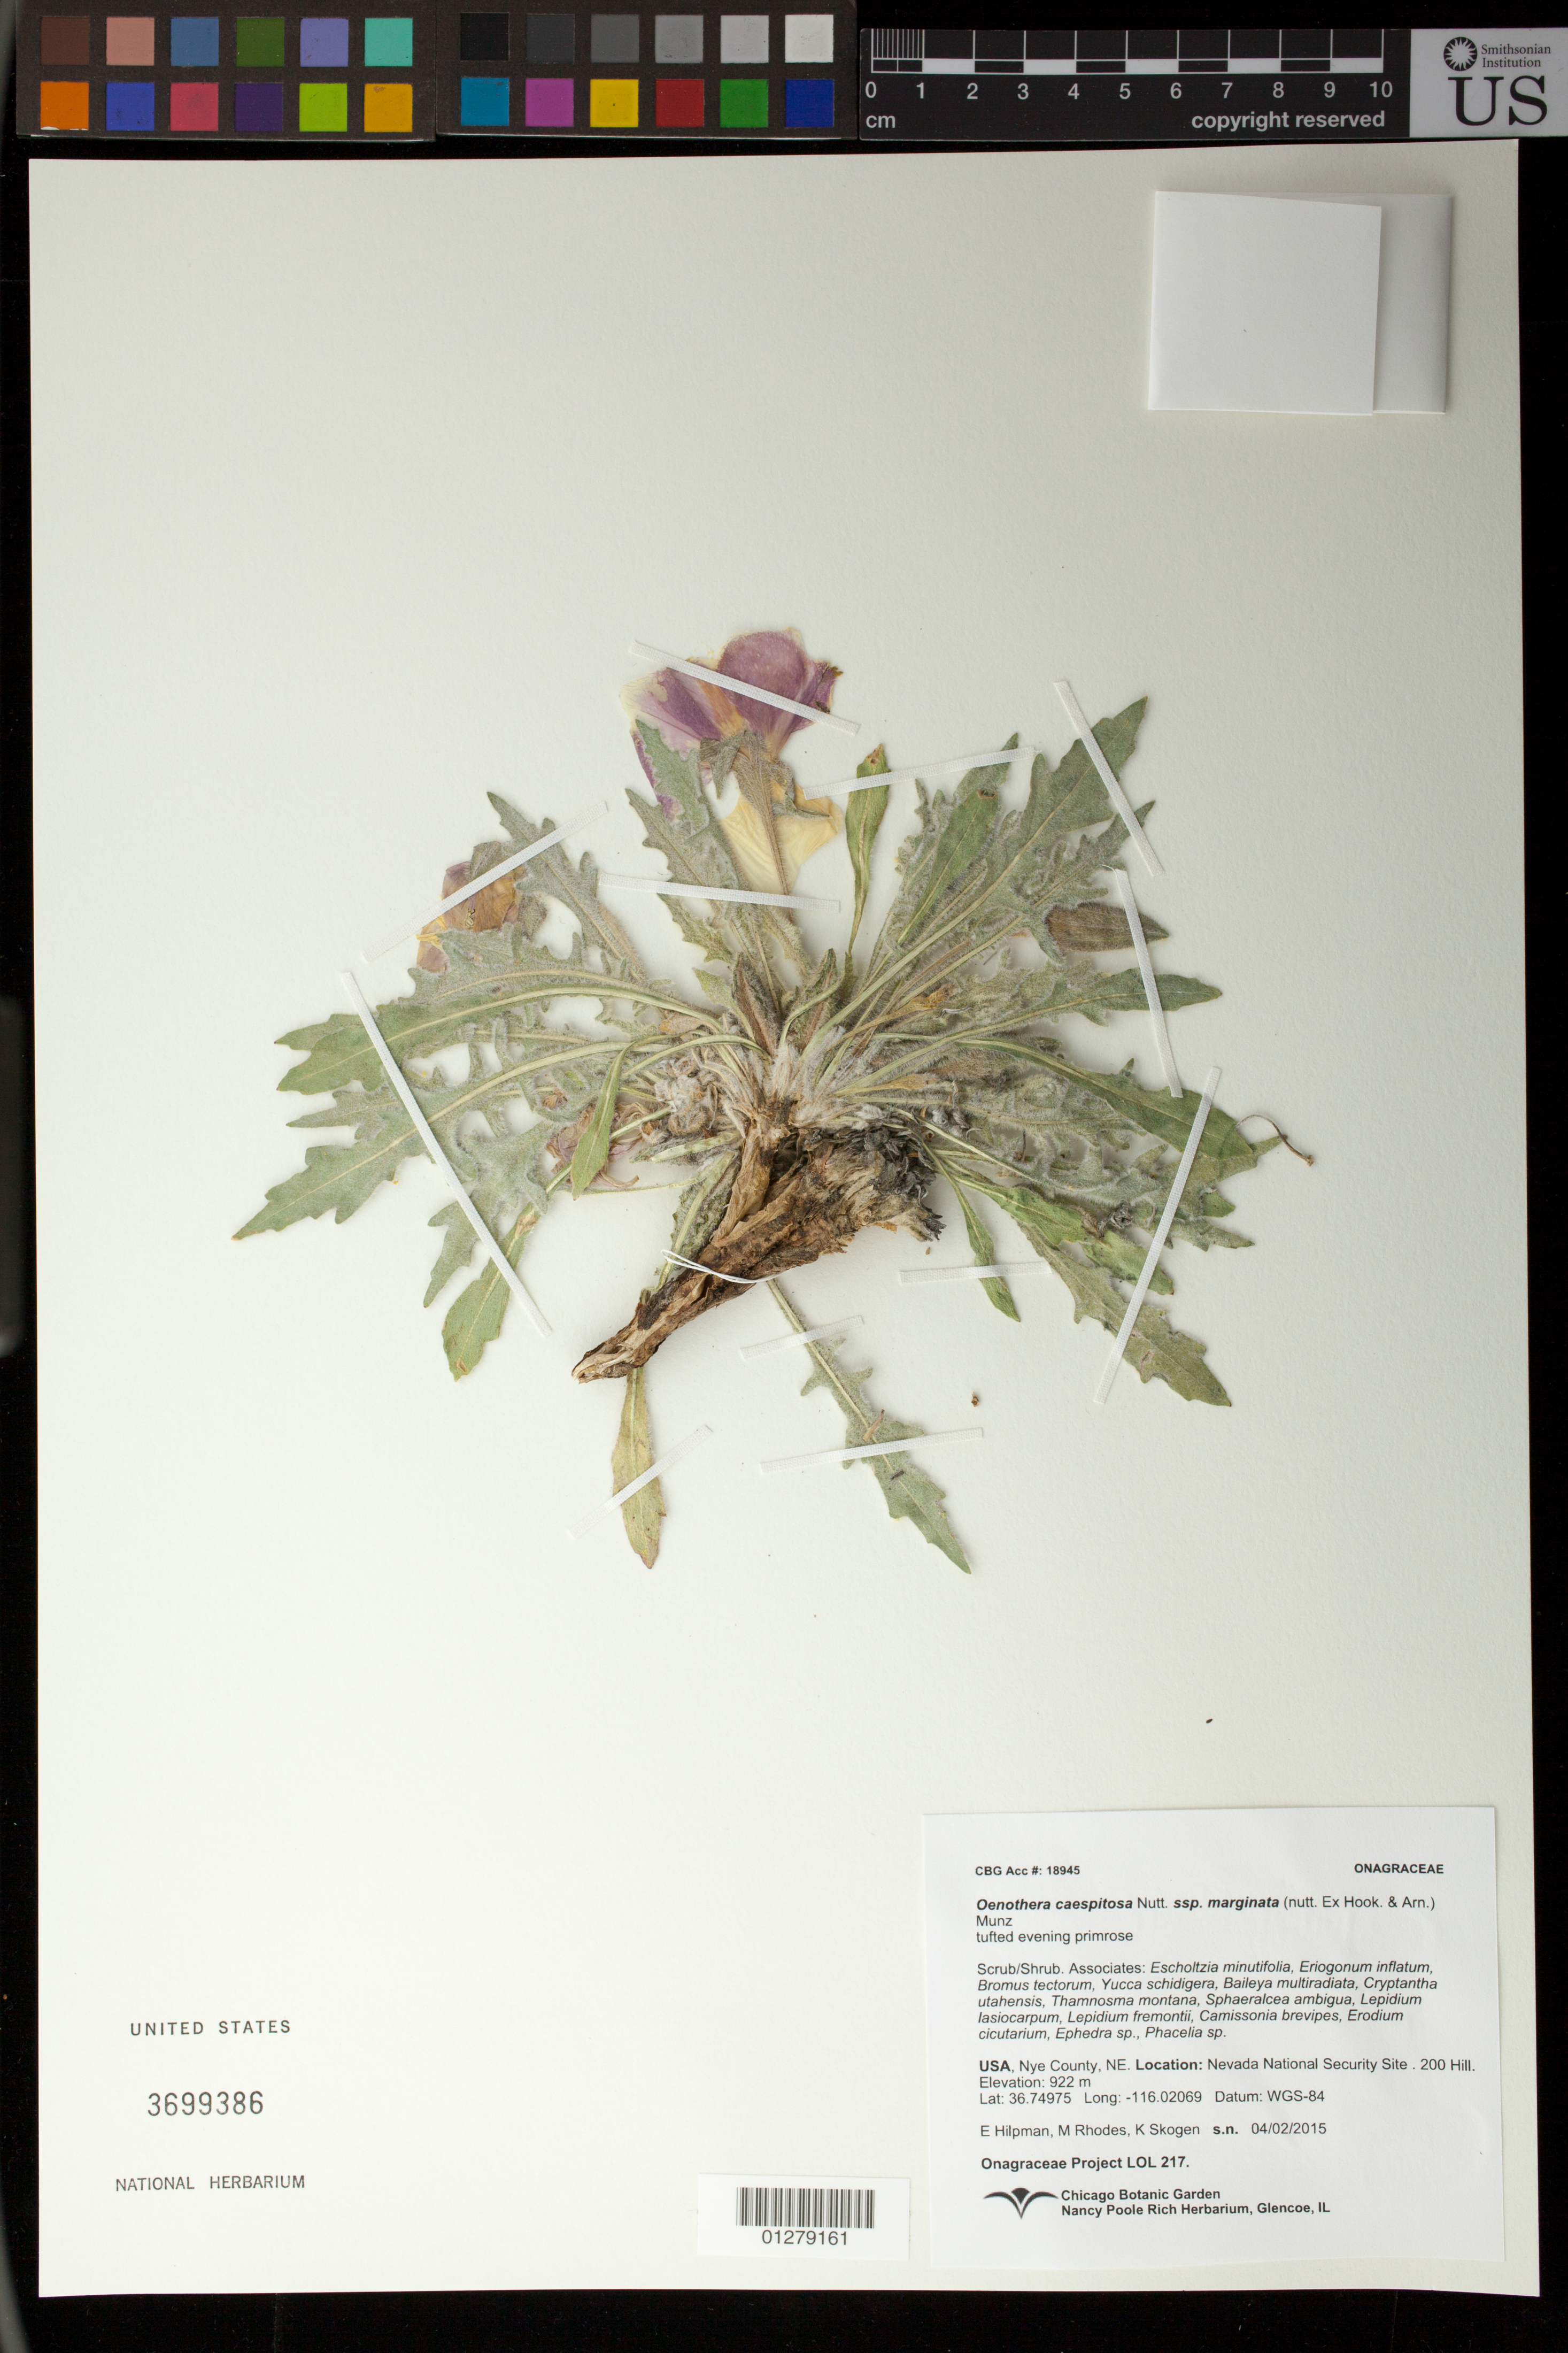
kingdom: Plantae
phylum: Tracheophyta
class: Magnoliopsida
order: Myrtales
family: Onagraceae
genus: Oenothera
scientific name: Oenothera cespitosa subsp. crinita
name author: (Rydb.) Munz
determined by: Wagner, W. L., (BOT), Smithsonian Institution - National Museum of Natural History (UNITED STATES)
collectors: E. Hilpman, K. Skogen & M. Rhodes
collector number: LOL 217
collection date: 2015-03-31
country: United States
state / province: Nevada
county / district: Nye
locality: Nevada National Security Site - 200 Hill.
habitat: Scrub/Shrub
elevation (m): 1224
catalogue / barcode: US 3699386